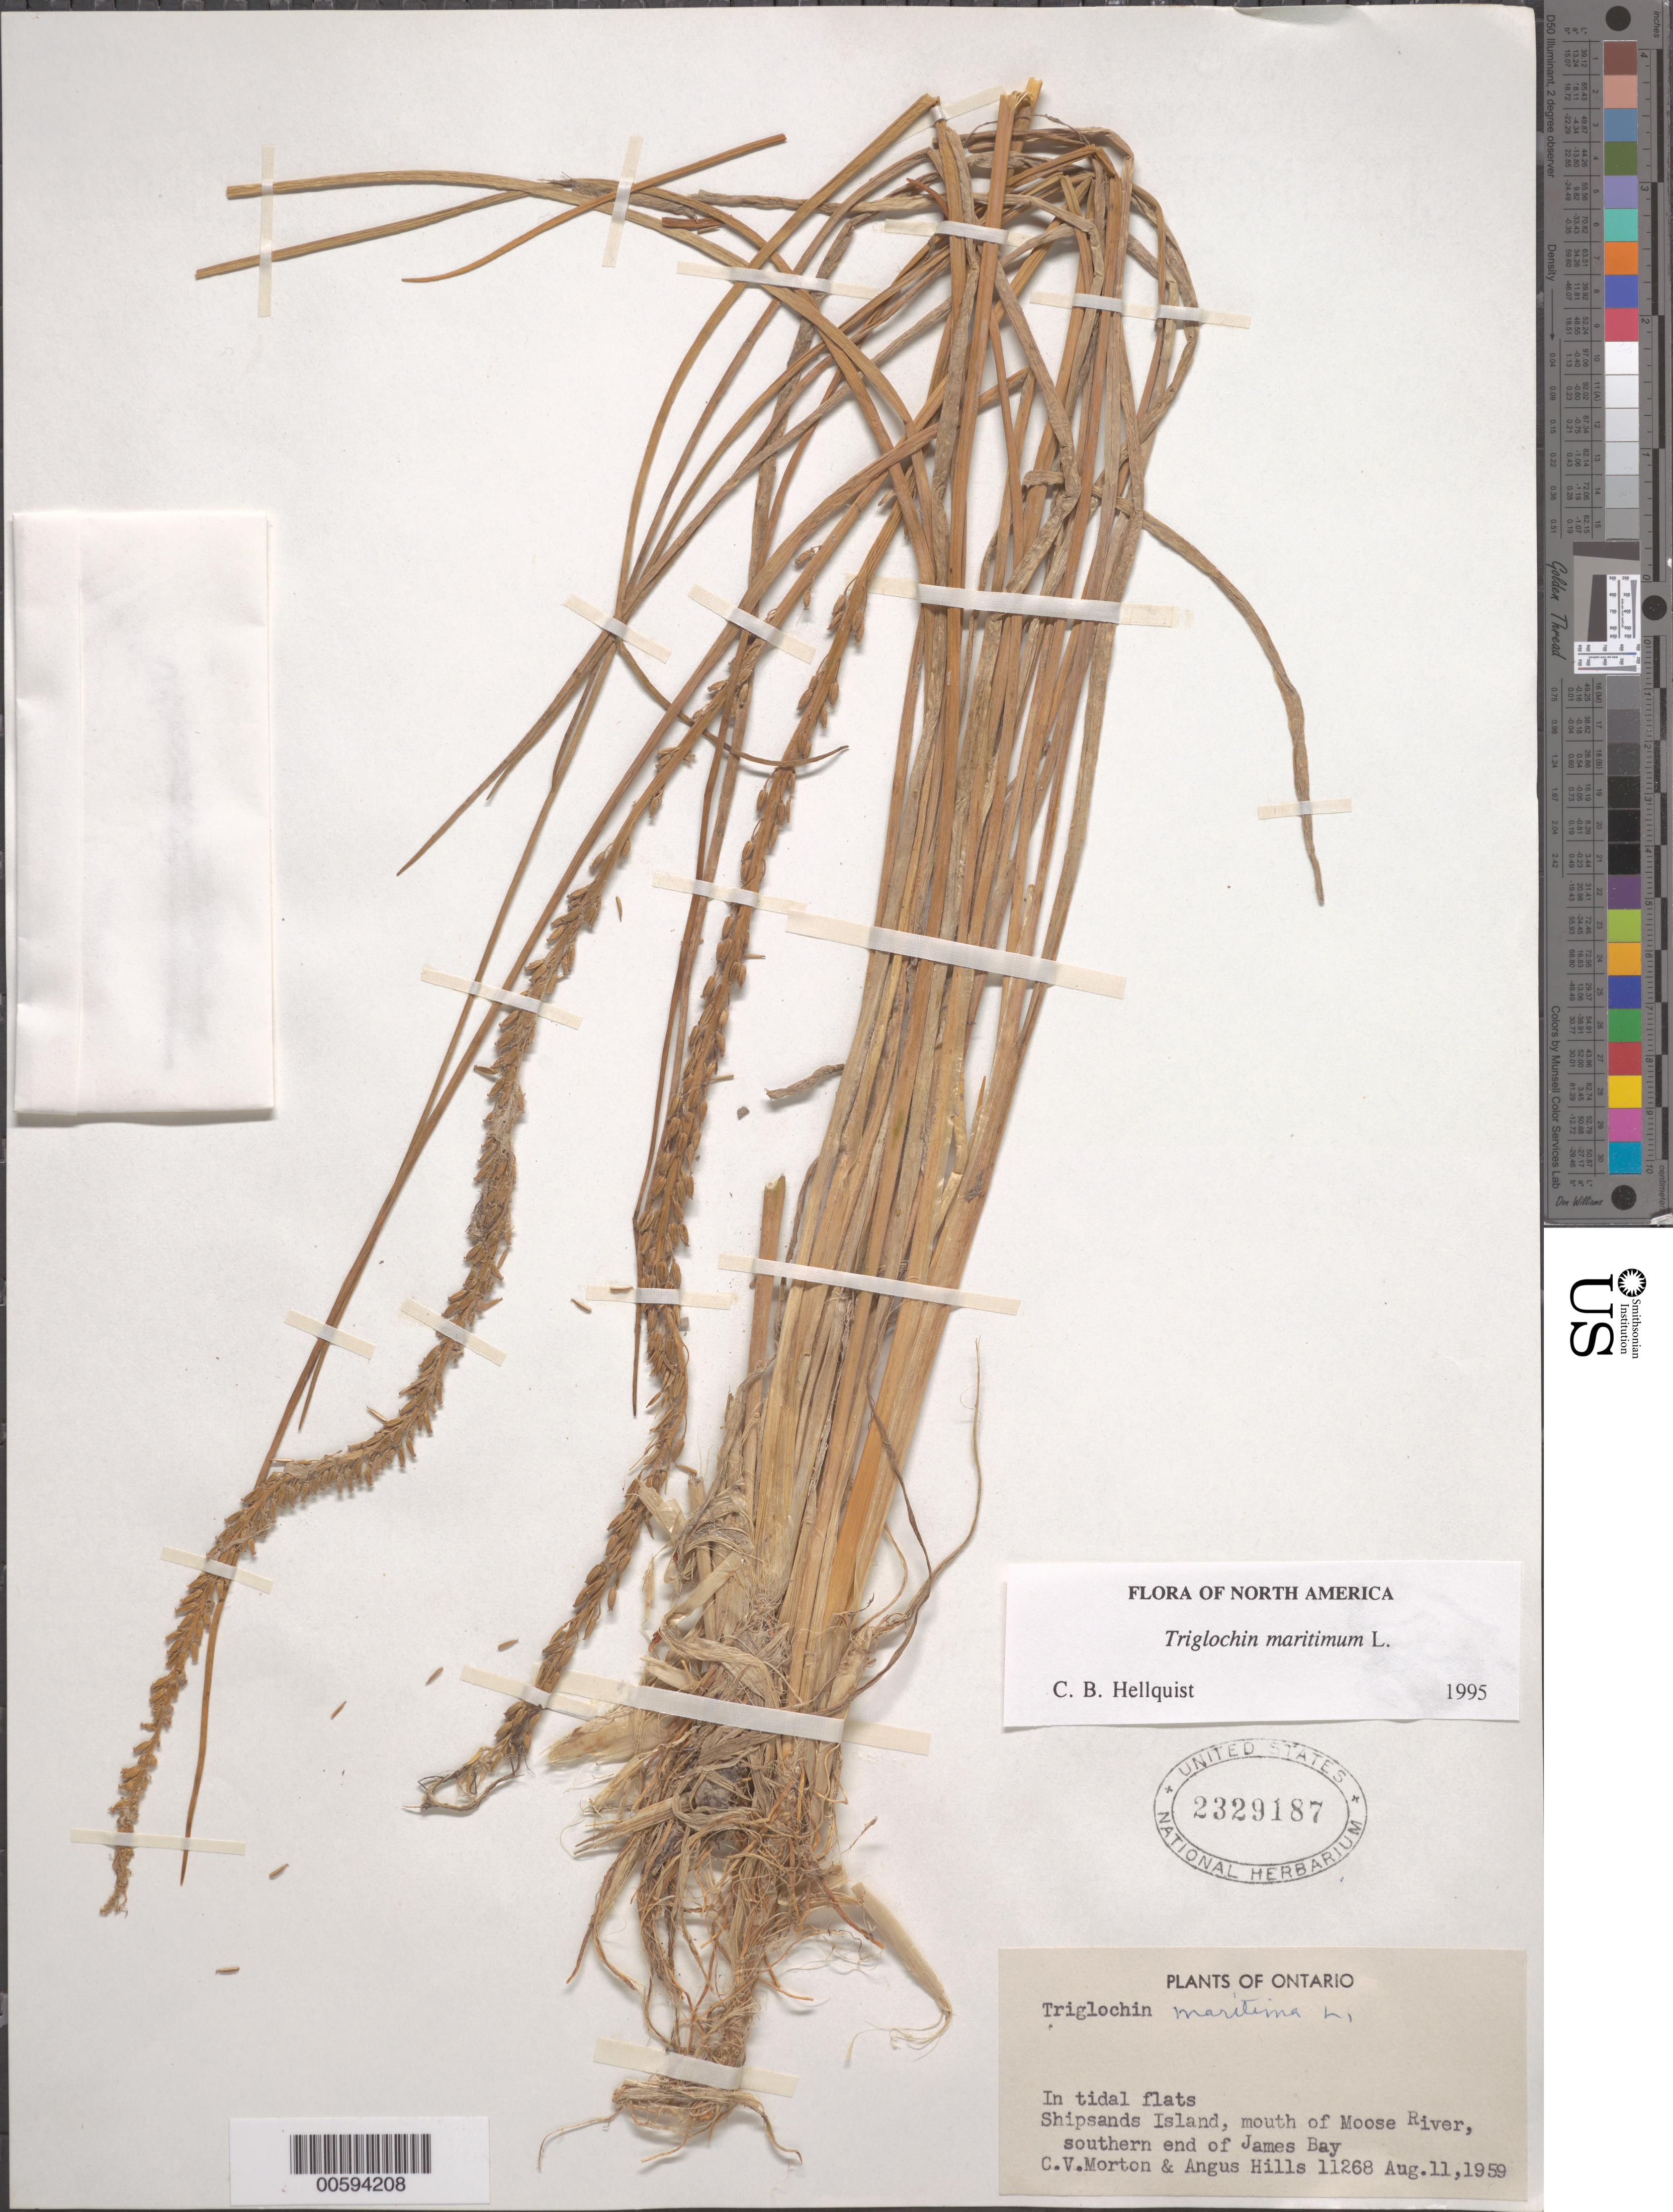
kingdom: Plantae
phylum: Tracheophyta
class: Liliopsida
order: Alismatales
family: Juncaginaceae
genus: Triglochin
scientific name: Triglochin maritima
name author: L.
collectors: C. V. Morton & A. Hills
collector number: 11268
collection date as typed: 11 Aug 1959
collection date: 1959-08-11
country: Canada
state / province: Ontario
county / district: Cochrane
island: Ship Sands Island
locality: Moose River, S end of James Bay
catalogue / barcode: US 2329187